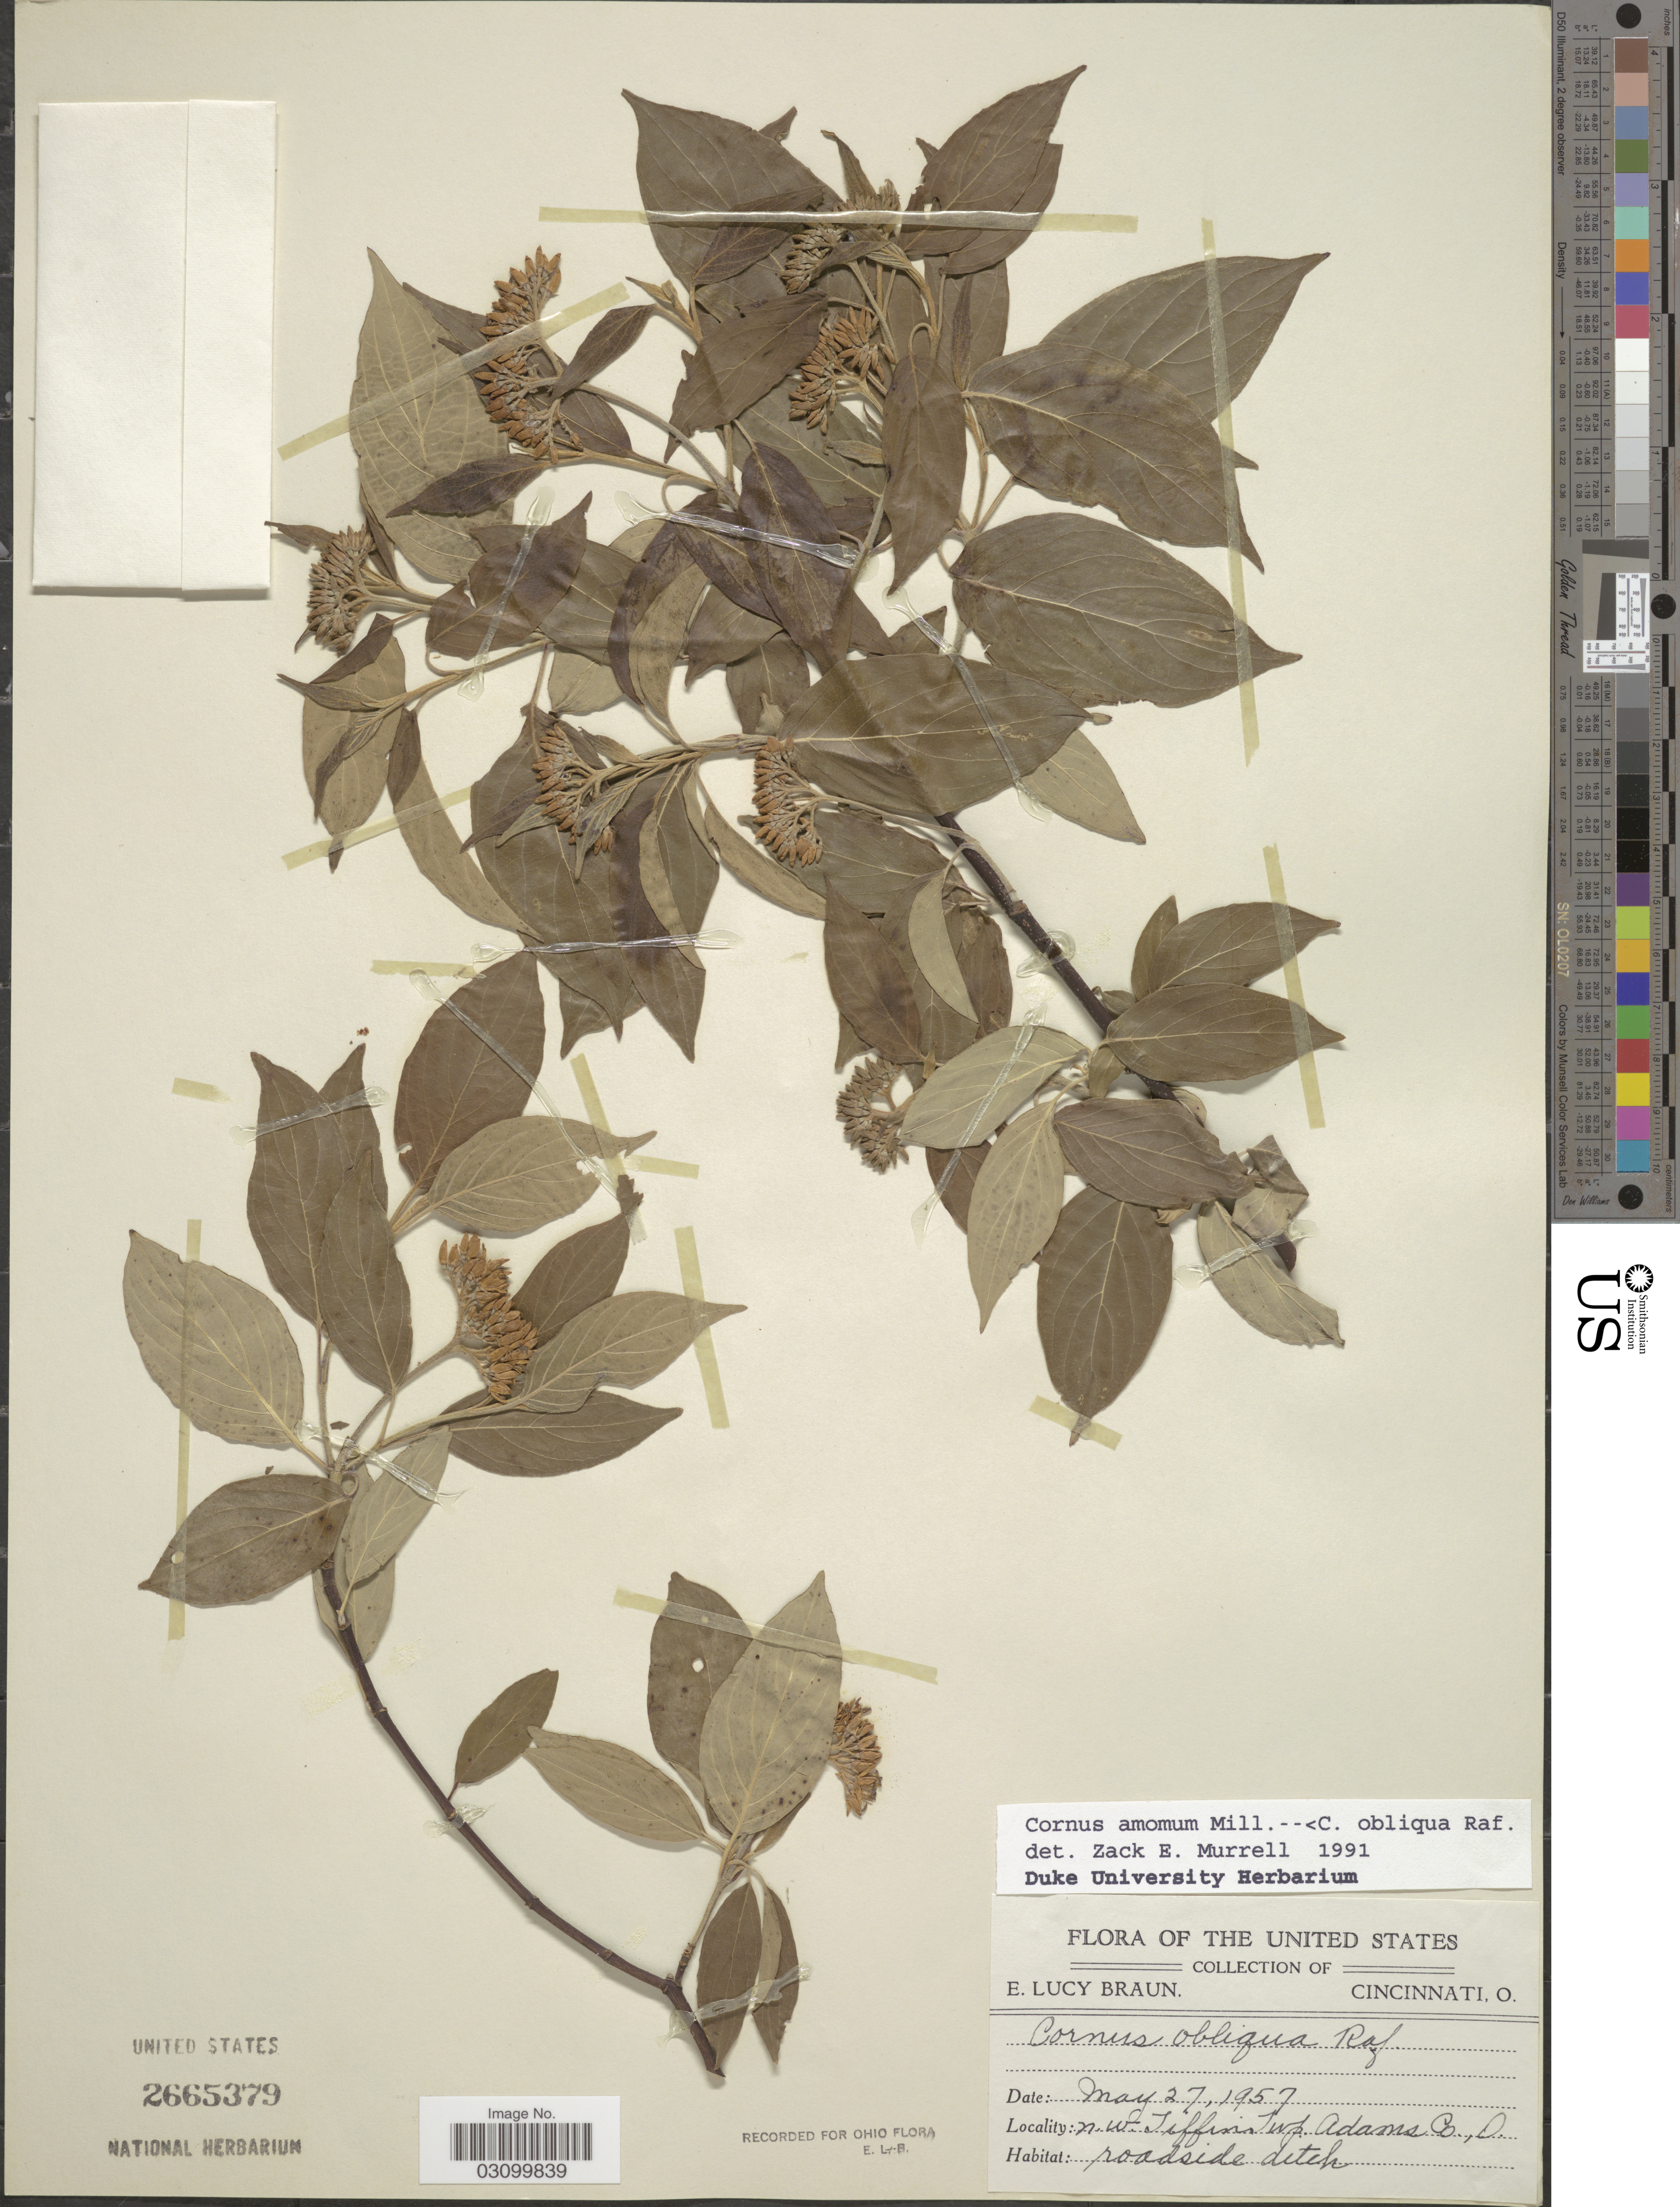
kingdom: Plantae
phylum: Tracheophyta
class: Magnoliopsida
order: Cornales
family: Cornaceae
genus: Cornus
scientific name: Cornus obliqua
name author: Raf.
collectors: E. L. Braun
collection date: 1957-05-27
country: United States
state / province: Ohio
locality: N.W. Tiffin Twp. Adams Co.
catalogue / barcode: US 2665379